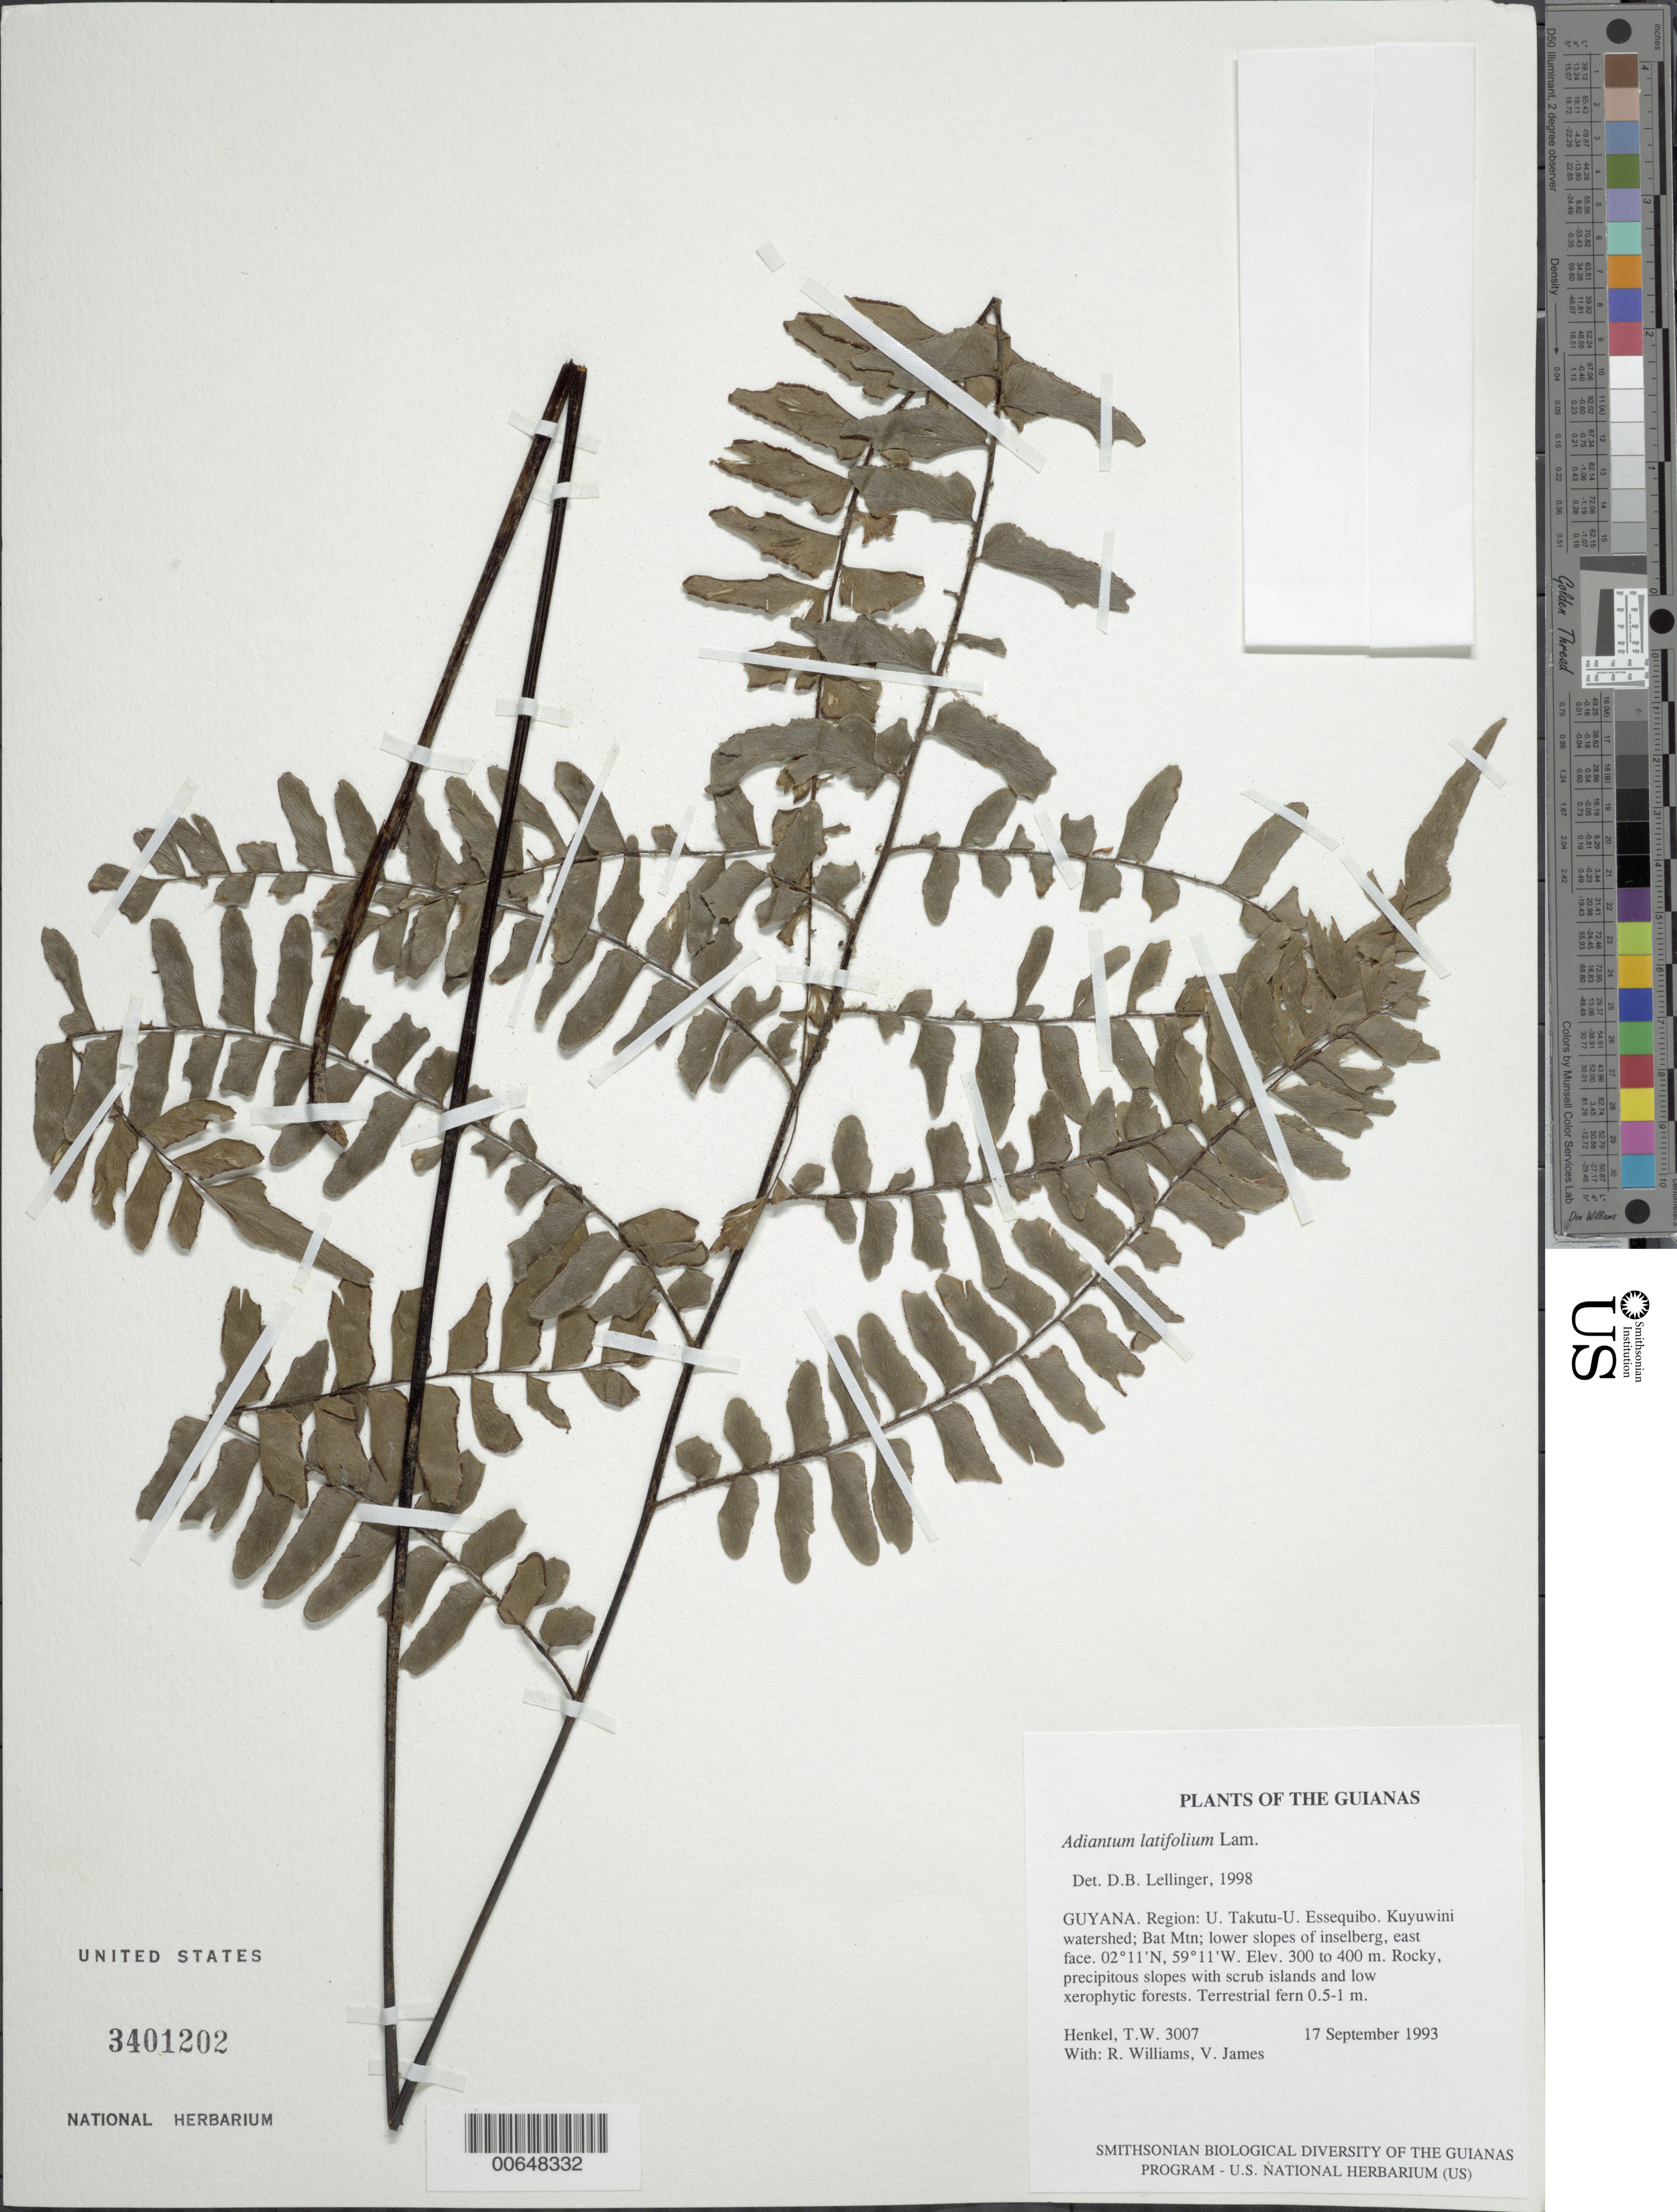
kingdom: Plantae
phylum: Tracheophyta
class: Polypodiopsida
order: Polypodiales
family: Pteridaceae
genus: Adiantum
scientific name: Adiantum latifolium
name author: Lam.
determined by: Lellinger, David B., (BOT), Smithsonian Institution - National Museum of Natural History (UNITED STATES)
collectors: T. Henkel, R. Williams & V. James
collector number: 3007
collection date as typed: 17 September 1993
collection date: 1993-09-17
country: Guyana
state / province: U. Takutu-U. Essequibo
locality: Kuyuwini watershed; Bat Mtn; lower slopes of inselberg, east face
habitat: Rocky, precipitous slopes with scrub islands and low xerophytic forests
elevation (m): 300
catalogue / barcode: US 3401202